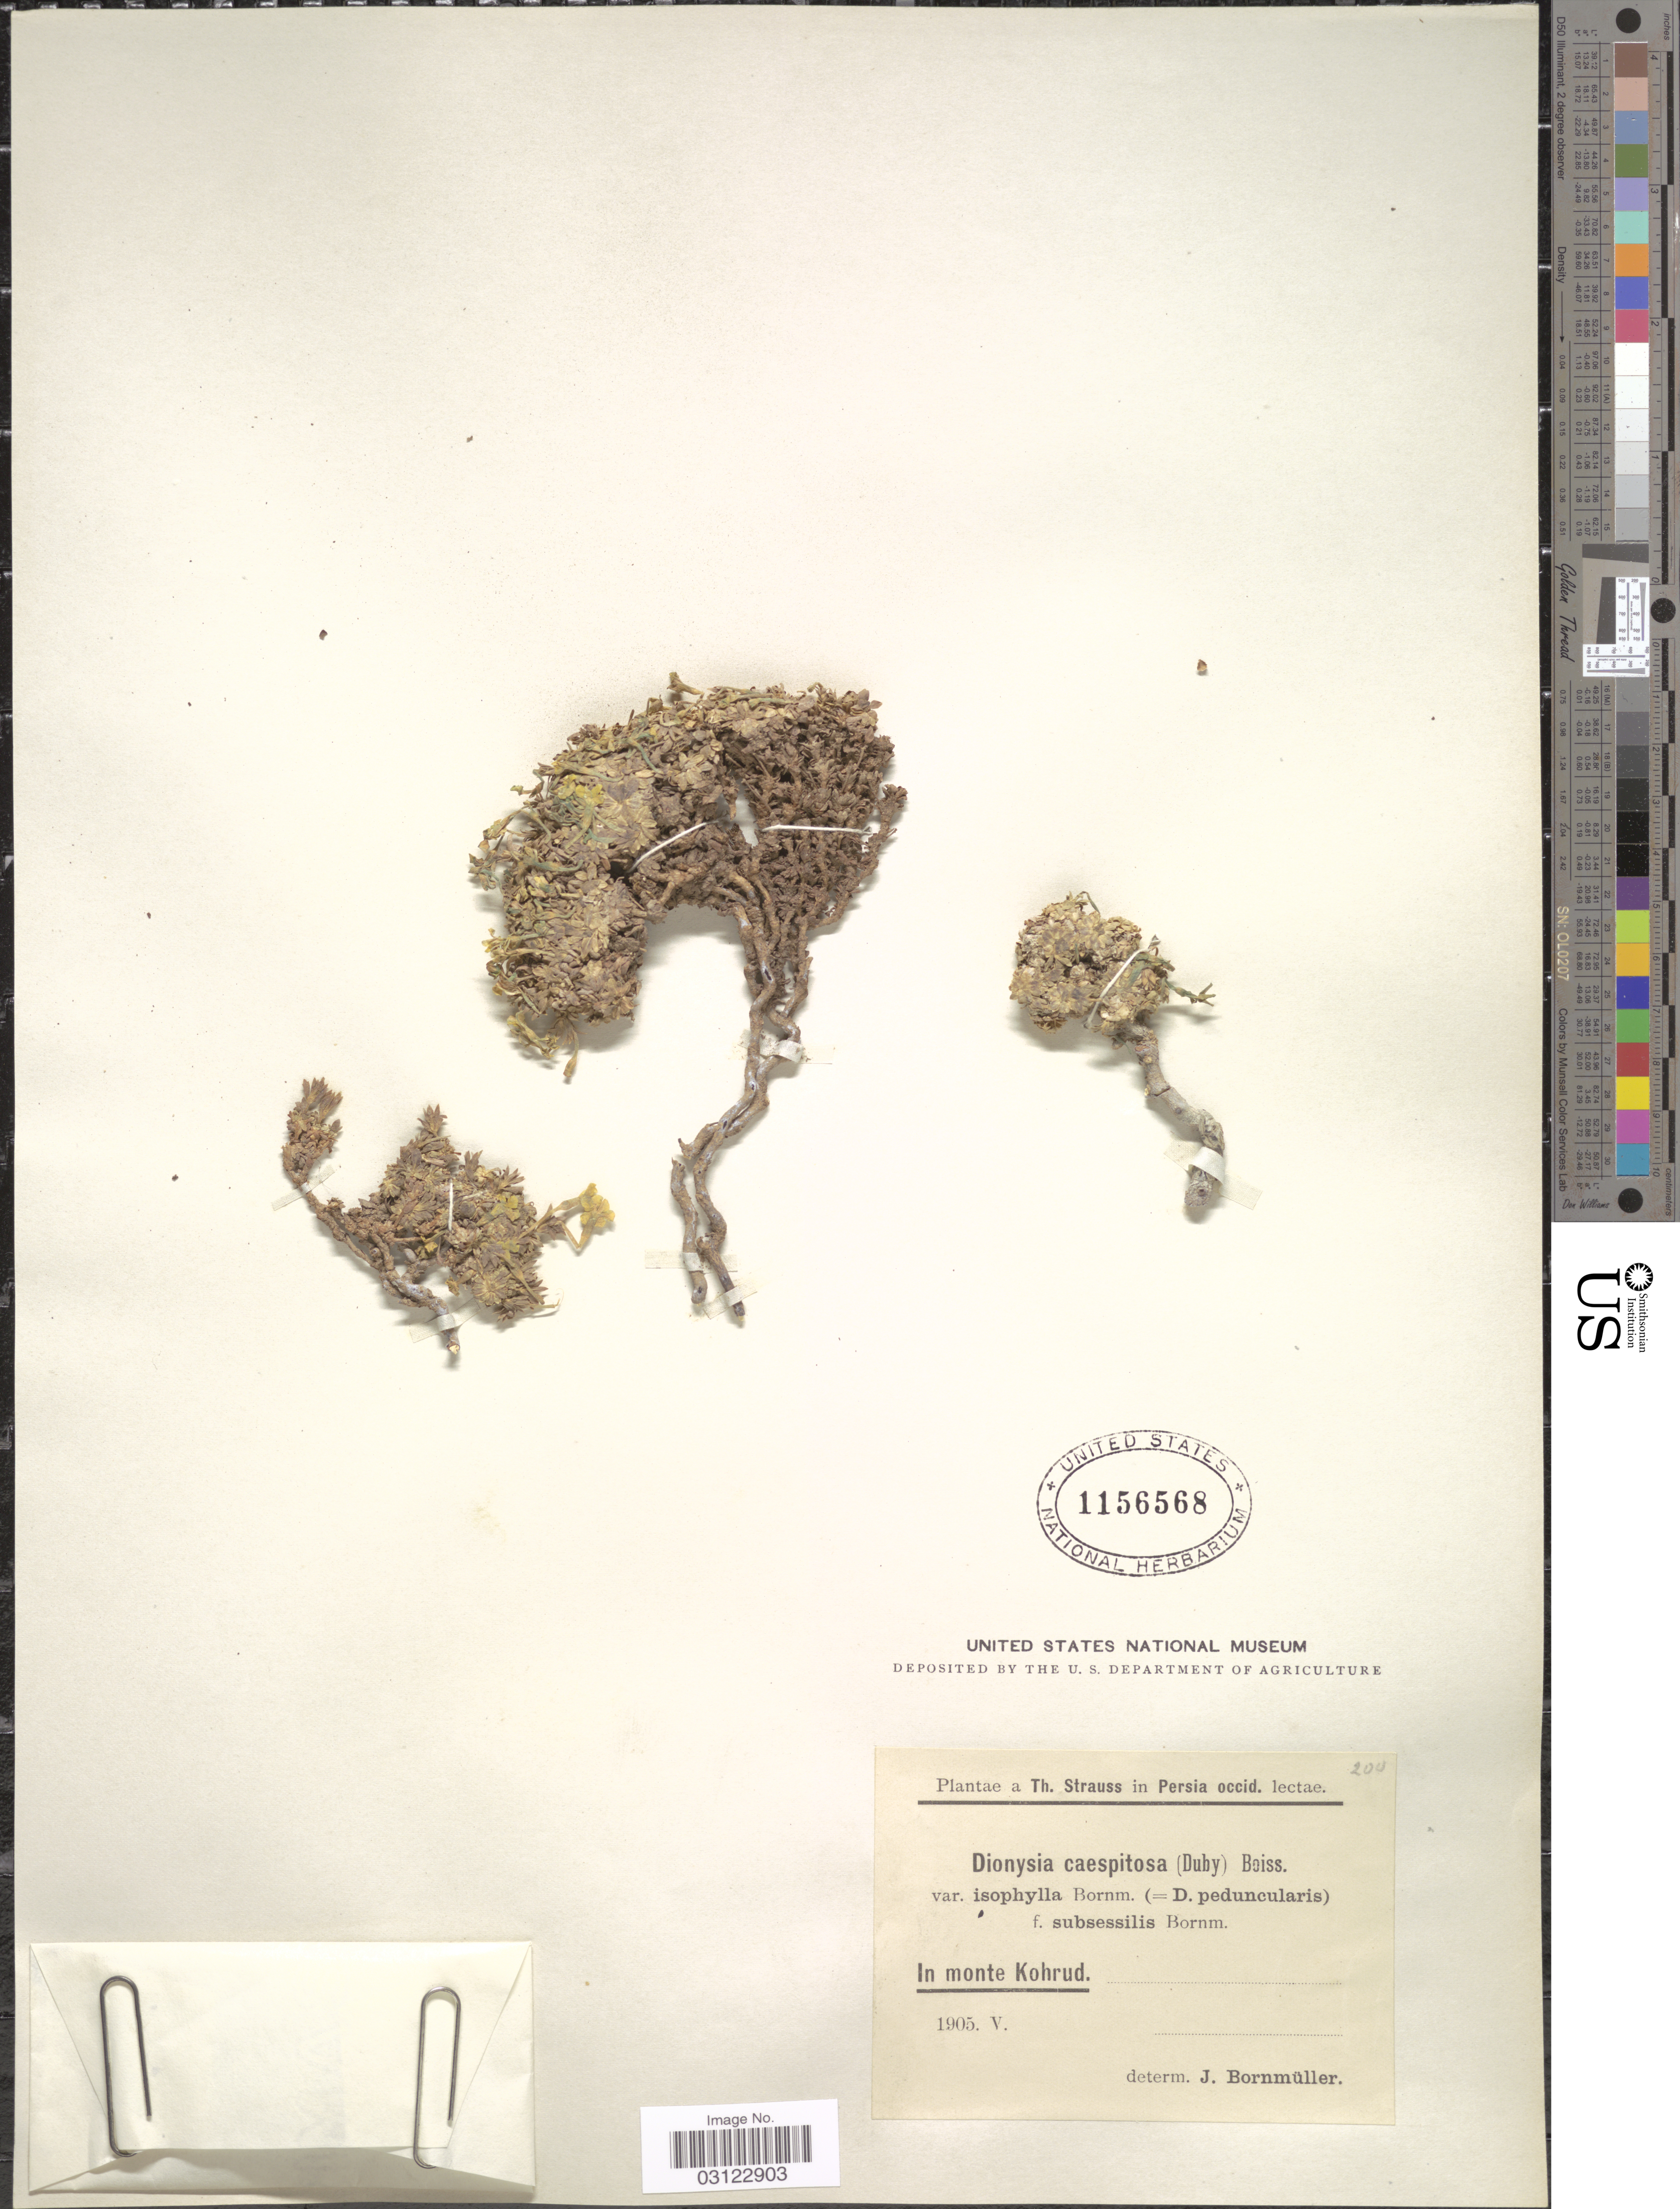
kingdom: Plantae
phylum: Tracheophyta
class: Magnoliopsida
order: Ericales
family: Primulaceae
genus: Dionysia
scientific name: Dionysia caespitosa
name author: Boiss.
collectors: T. Strauss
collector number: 200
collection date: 1905-05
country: Iran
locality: Persia occid. In monte Kohrud.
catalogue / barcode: US 1156568